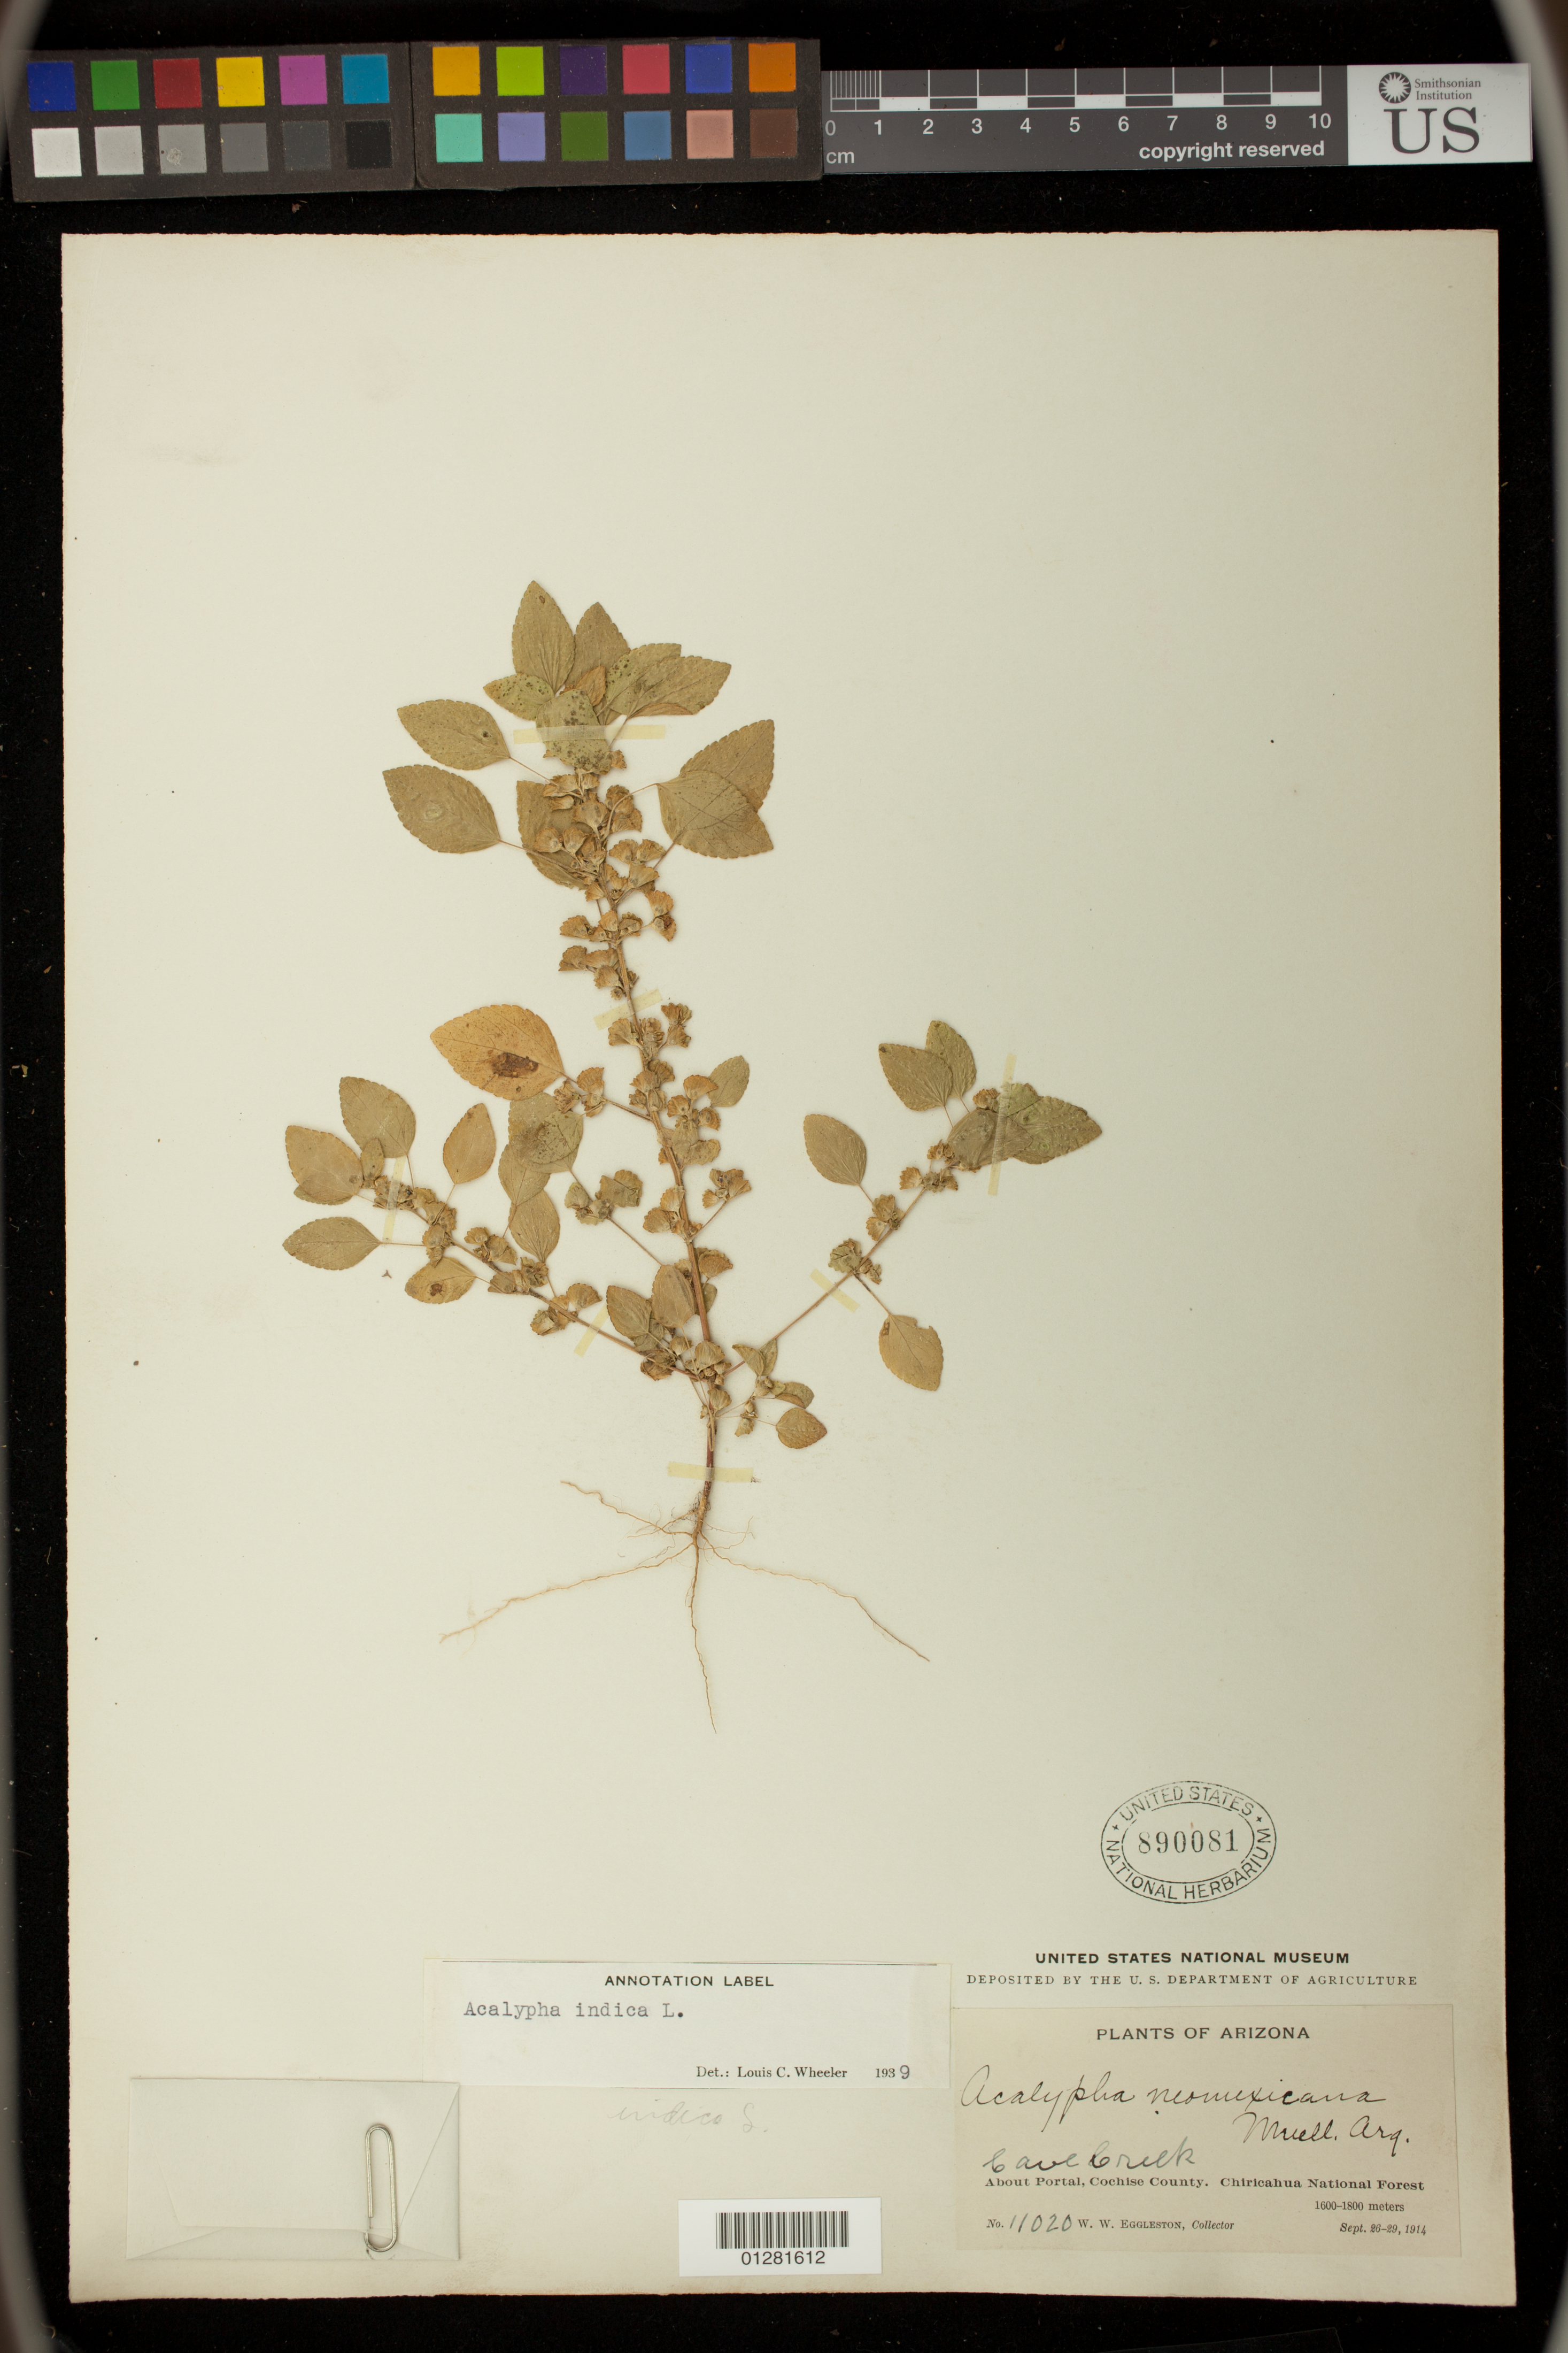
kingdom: Plantae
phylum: Tracheophyta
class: Magnoliopsida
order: Malpighiales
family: Euphorbiaceae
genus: Acalypha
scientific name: Acalypha indica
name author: L.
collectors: W. W. Eggleston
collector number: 11020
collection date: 1914-09-26/1914-09-29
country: United States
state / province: Arizona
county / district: Cochise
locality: Cave Creek.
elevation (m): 1600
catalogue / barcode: US 890081